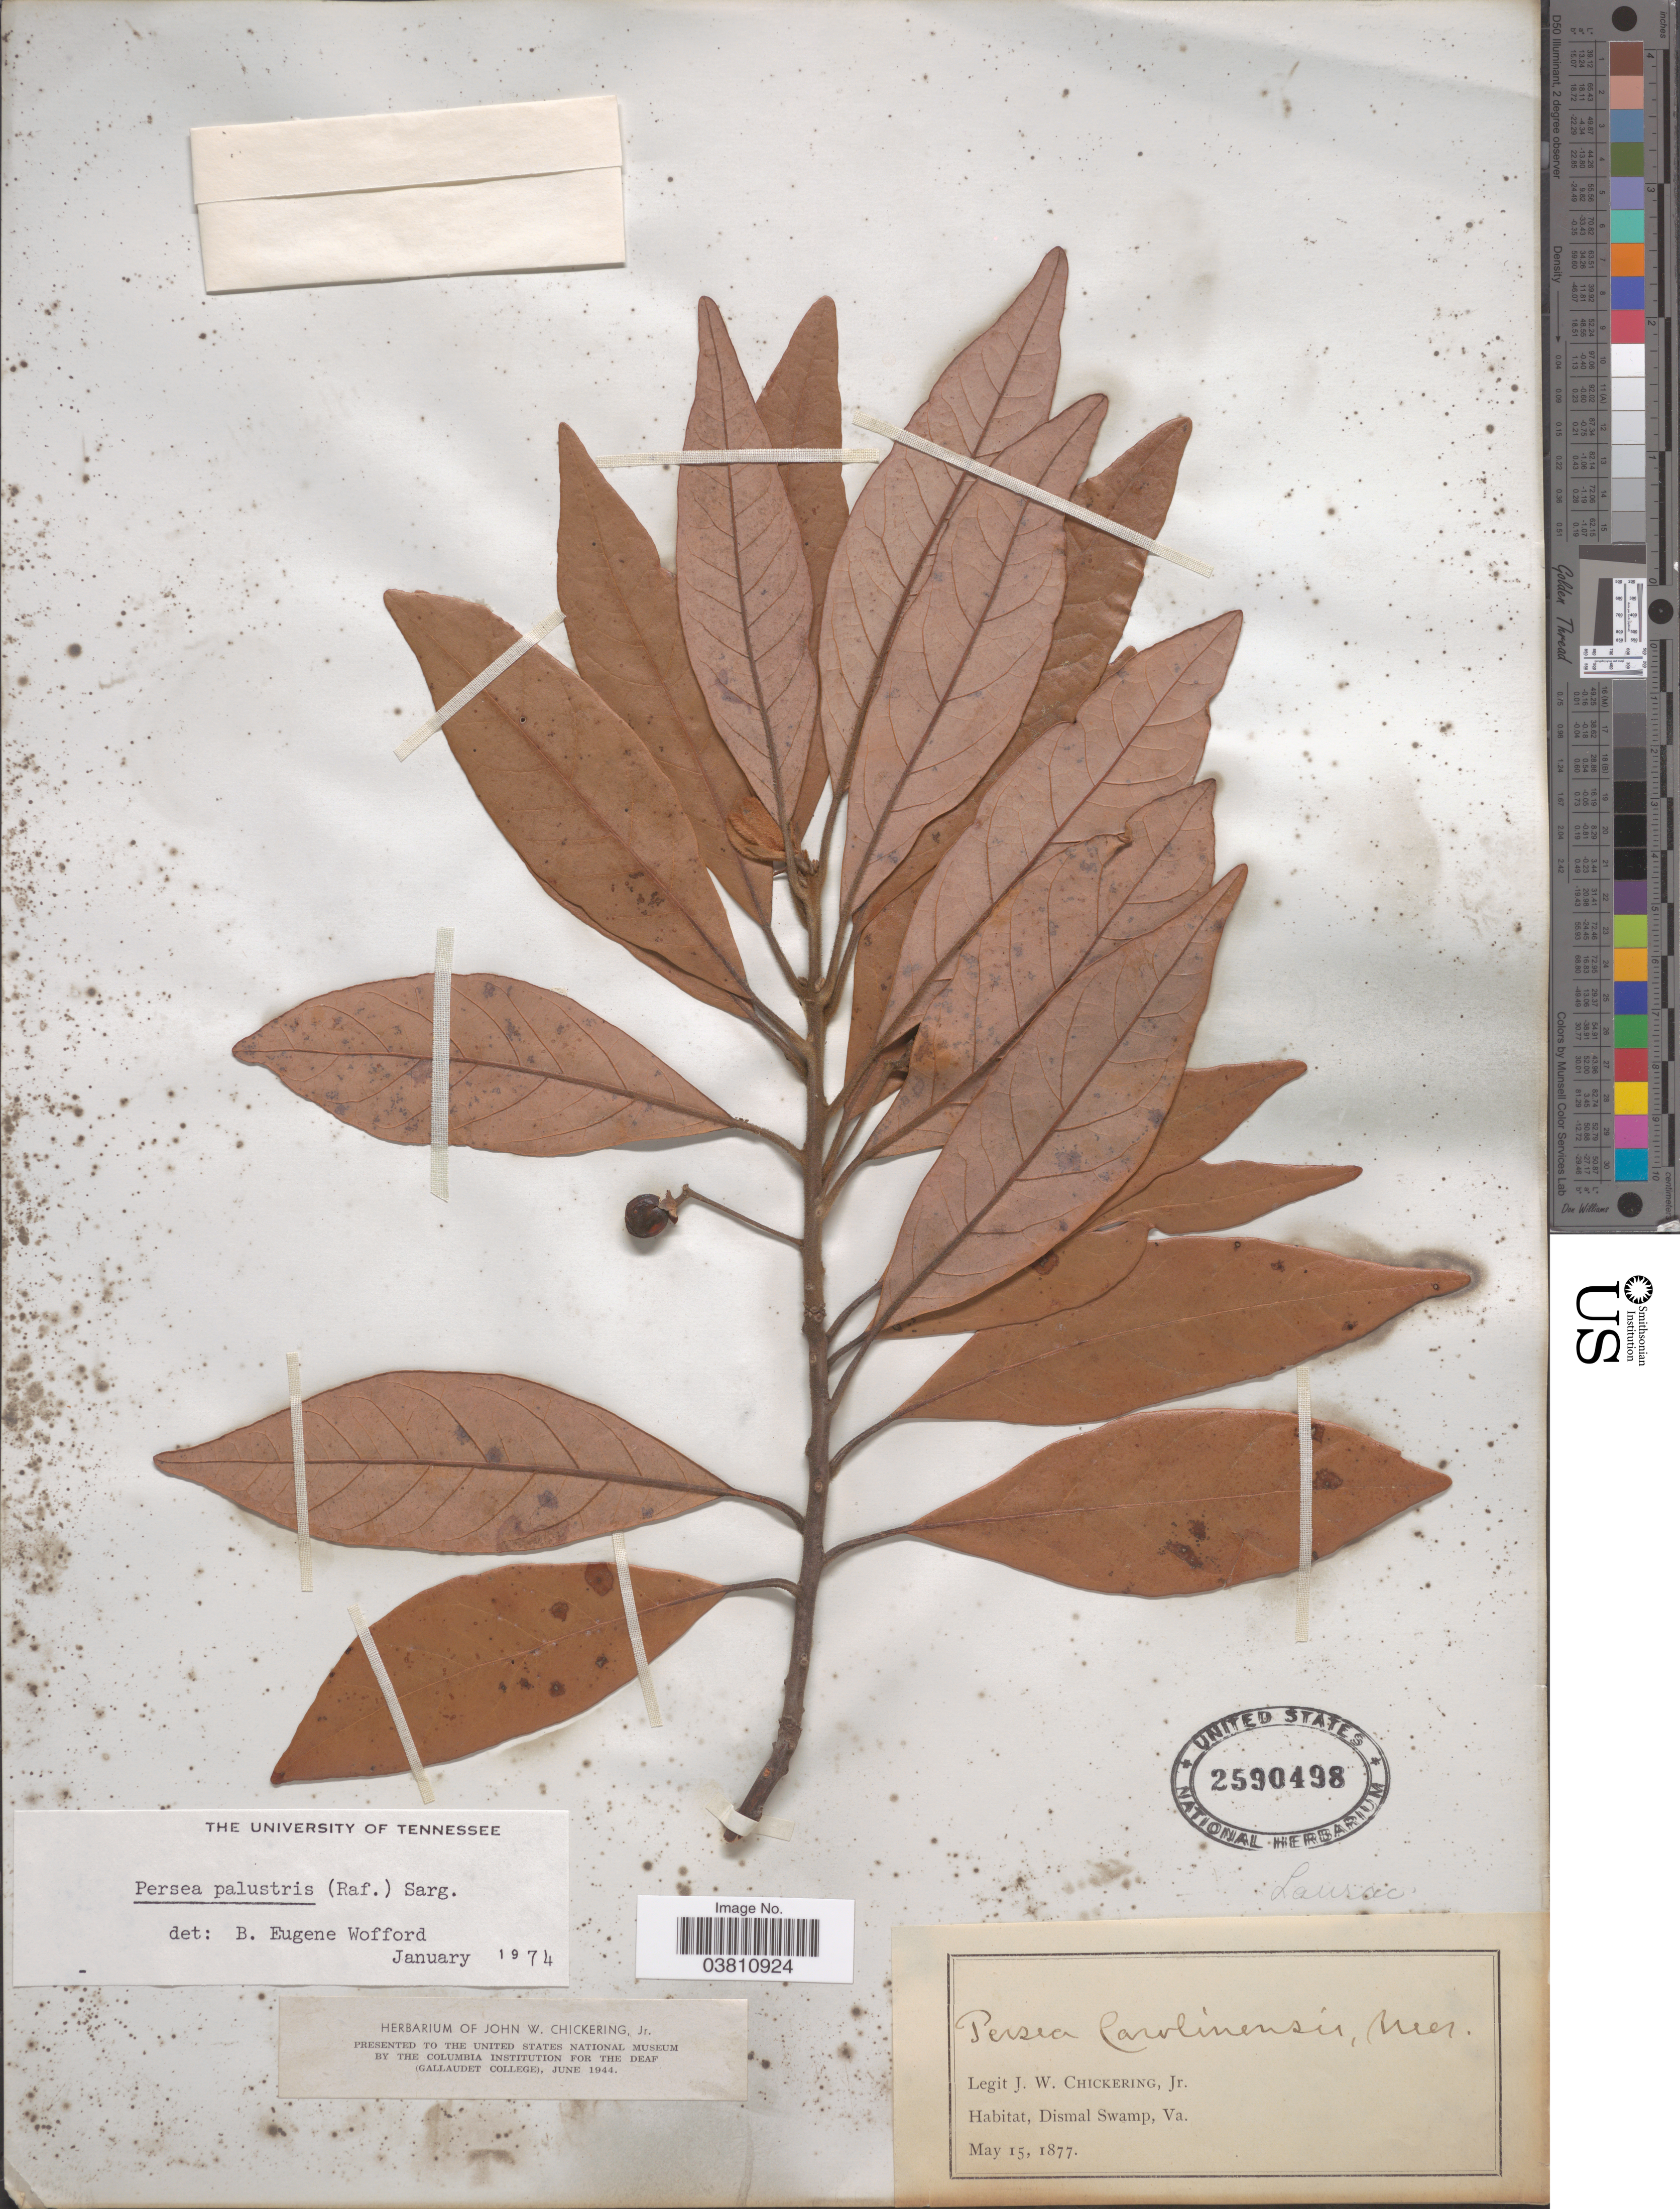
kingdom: Plantae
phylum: Tracheophyta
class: Magnoliopsida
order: Laurales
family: Lauraceae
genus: Persea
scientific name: Persea palustris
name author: (Raf.) Sarg.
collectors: J. Chickering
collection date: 1877-05-15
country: United States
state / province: Virginia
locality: Dismal Swamp.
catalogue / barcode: US 2590498